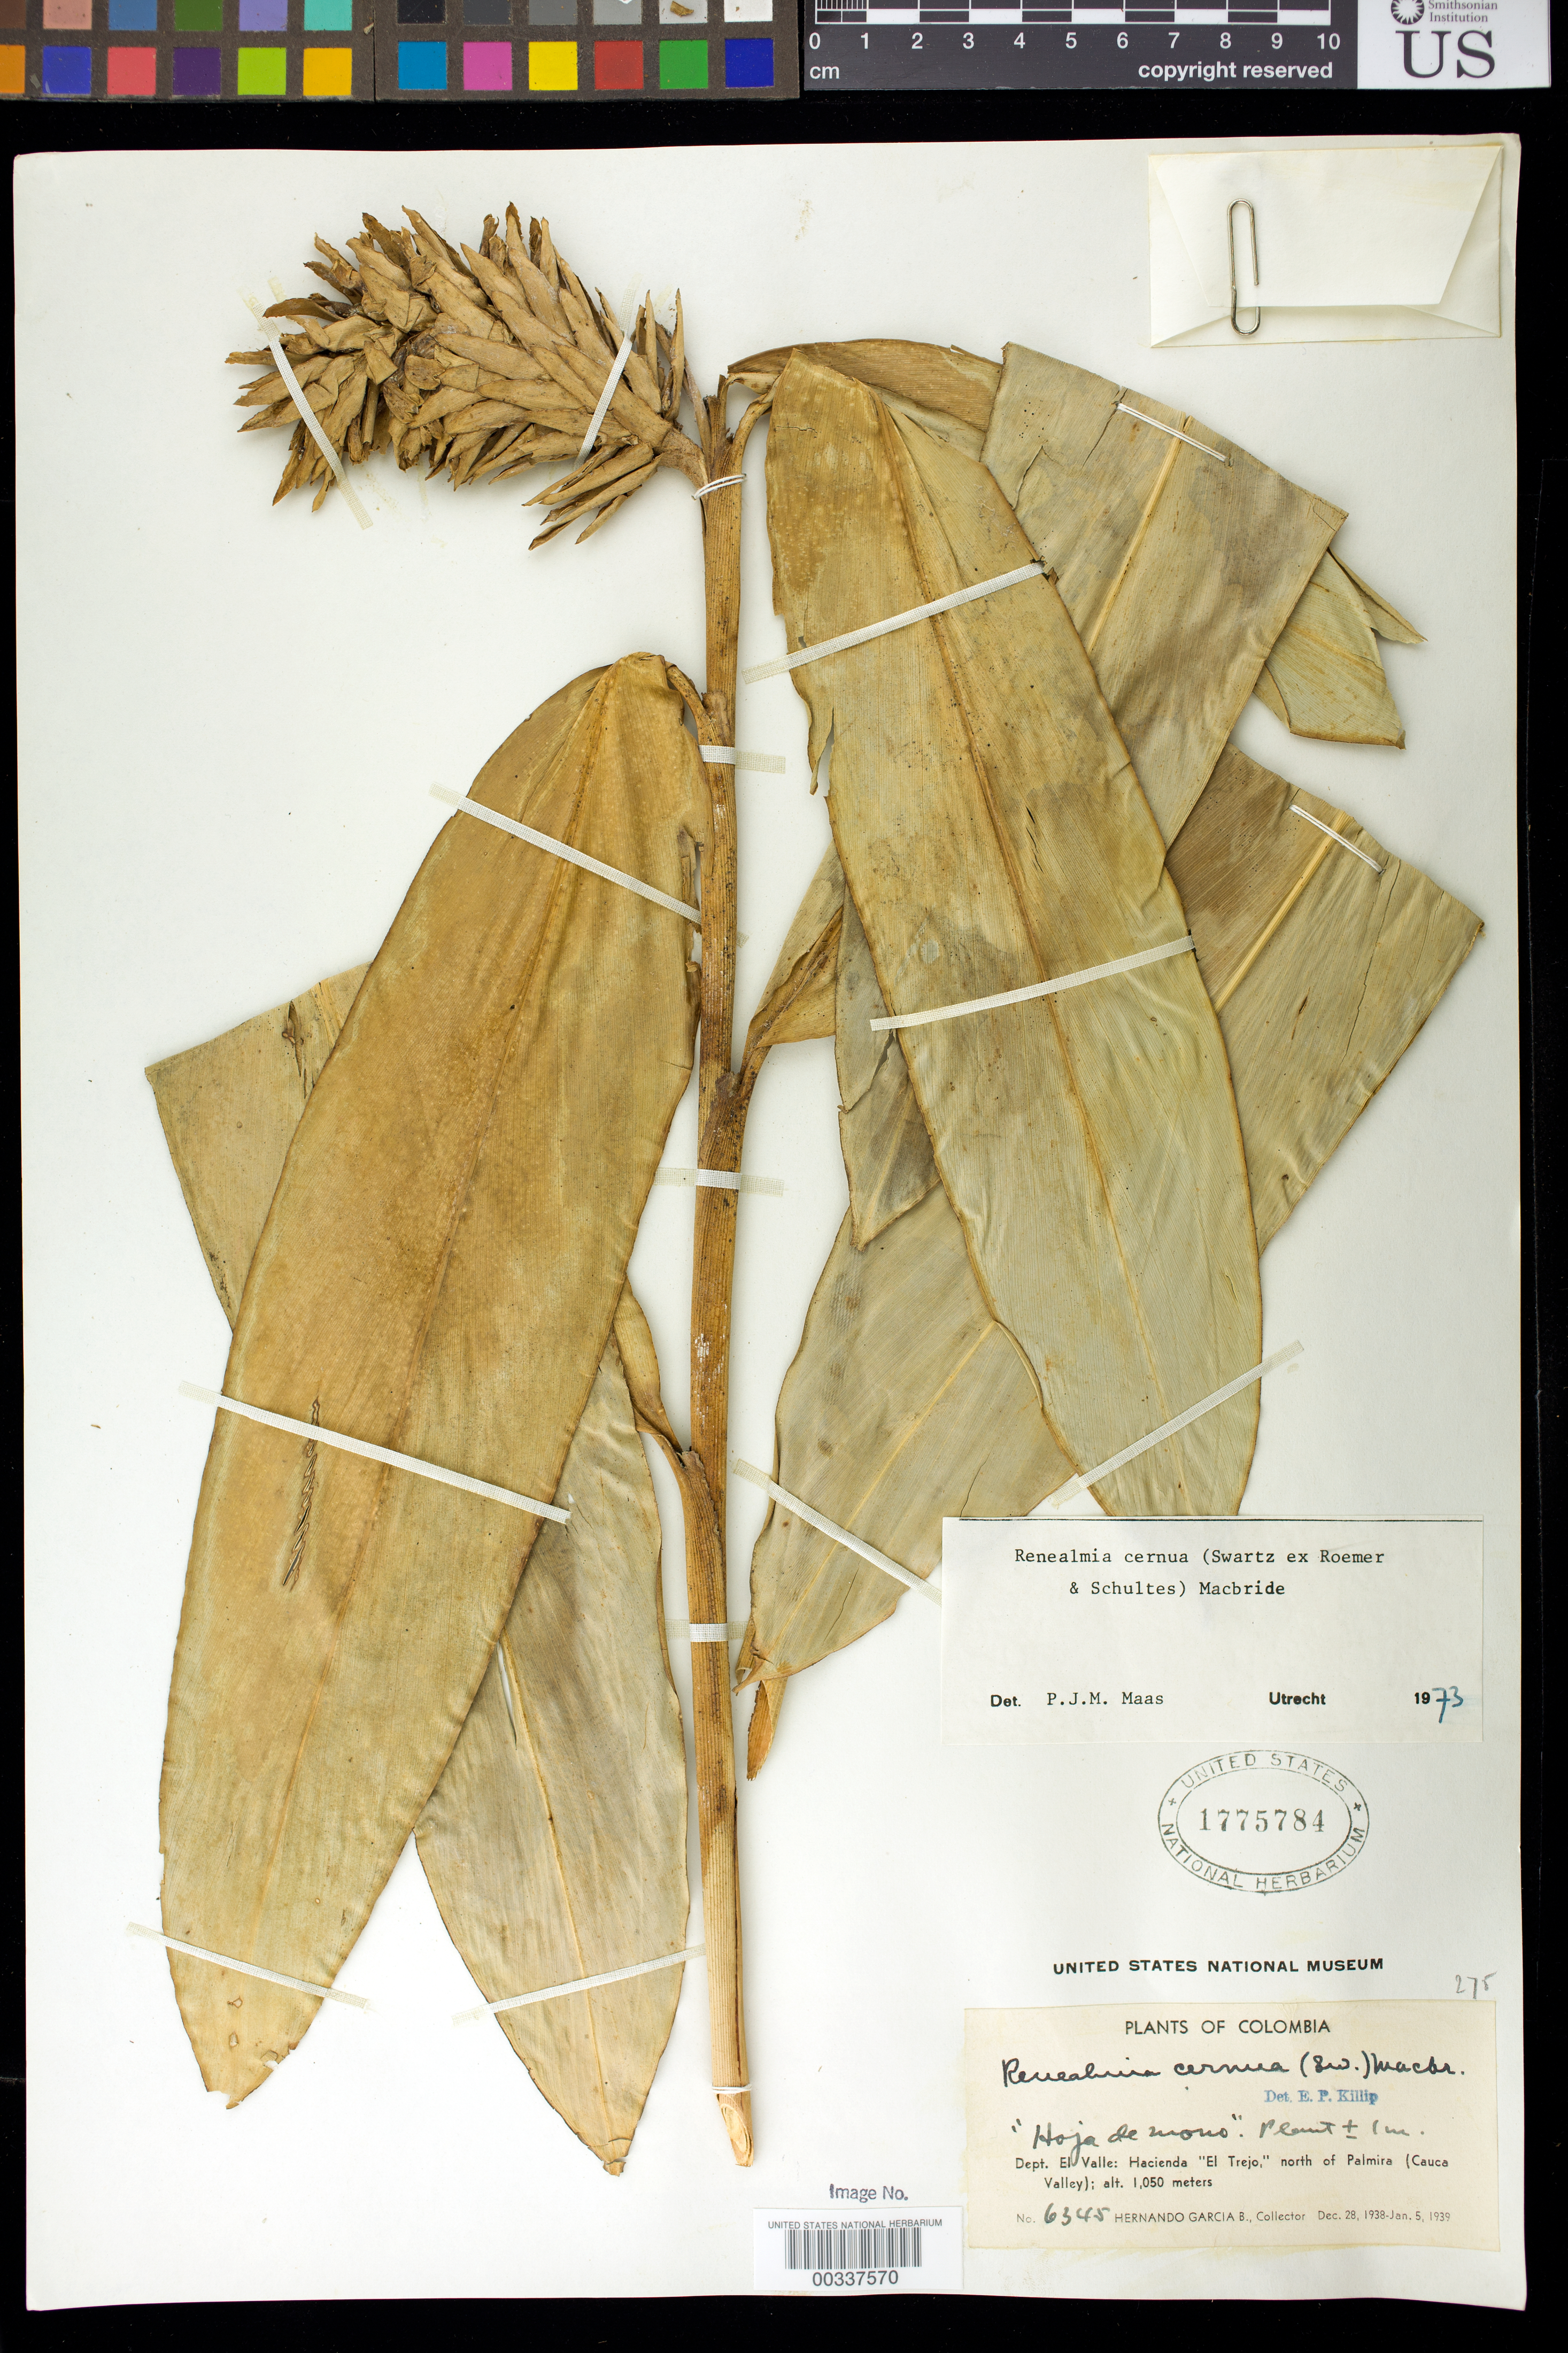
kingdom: Plantae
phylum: Tracheophyta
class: Liliopsida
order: Zingiberales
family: Zingiberaceae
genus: Renealmia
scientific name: Renealmia cernua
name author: (Sw. ex Roem. & Schult.) J.F. Macbr.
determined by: Maas, Paul J. M.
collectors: H. García Barriga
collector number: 6345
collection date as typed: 28 Dec 1938 to 05 Jan 1939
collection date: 1938-12-28/1939-01-05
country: Colombia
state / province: Valle del Cauca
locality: Hacienda "El Trejo", N of Palmira (Cauca Valley)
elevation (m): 1050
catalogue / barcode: US 1775784